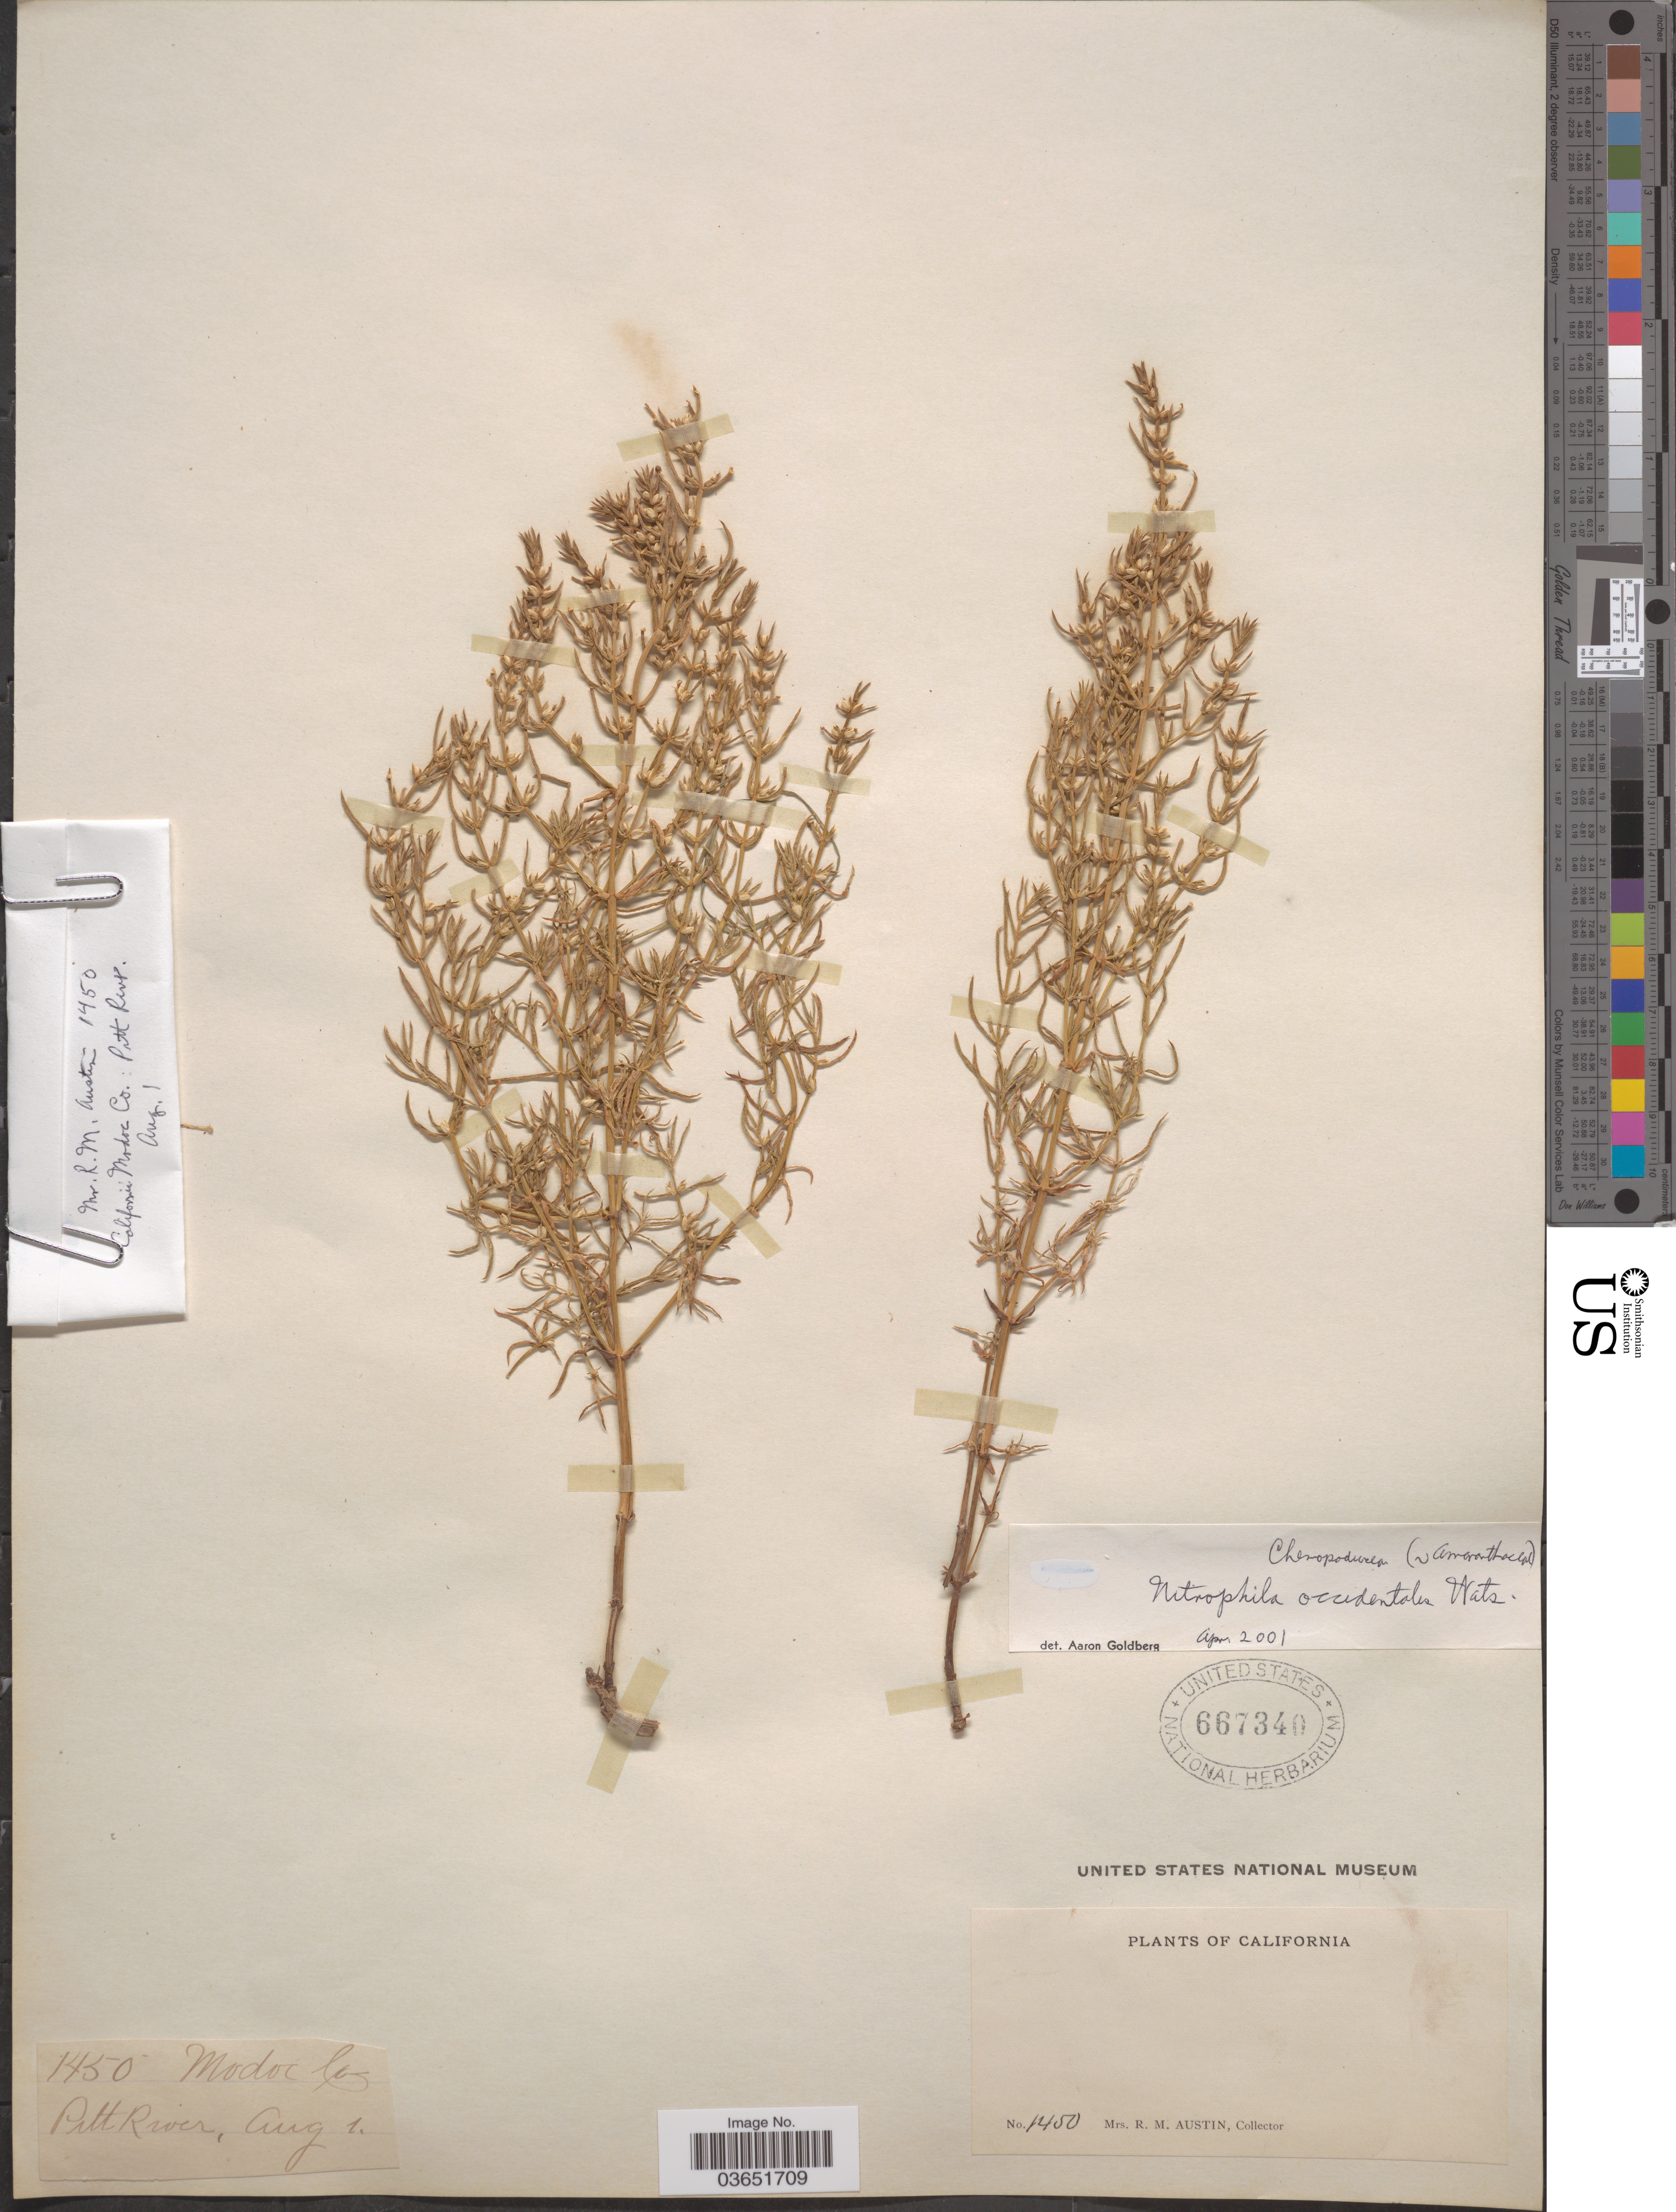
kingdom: Plantae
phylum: Tracheophyta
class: Magnoliopsida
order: Caryophyllales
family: Amaranthaceae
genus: Nitrophila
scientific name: Nitrophila occidentalis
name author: (Moq.) S. Watson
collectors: R. Austin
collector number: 1450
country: United States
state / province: California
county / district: Modoc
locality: Modoc Co. Pitt River.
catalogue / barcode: US 667340